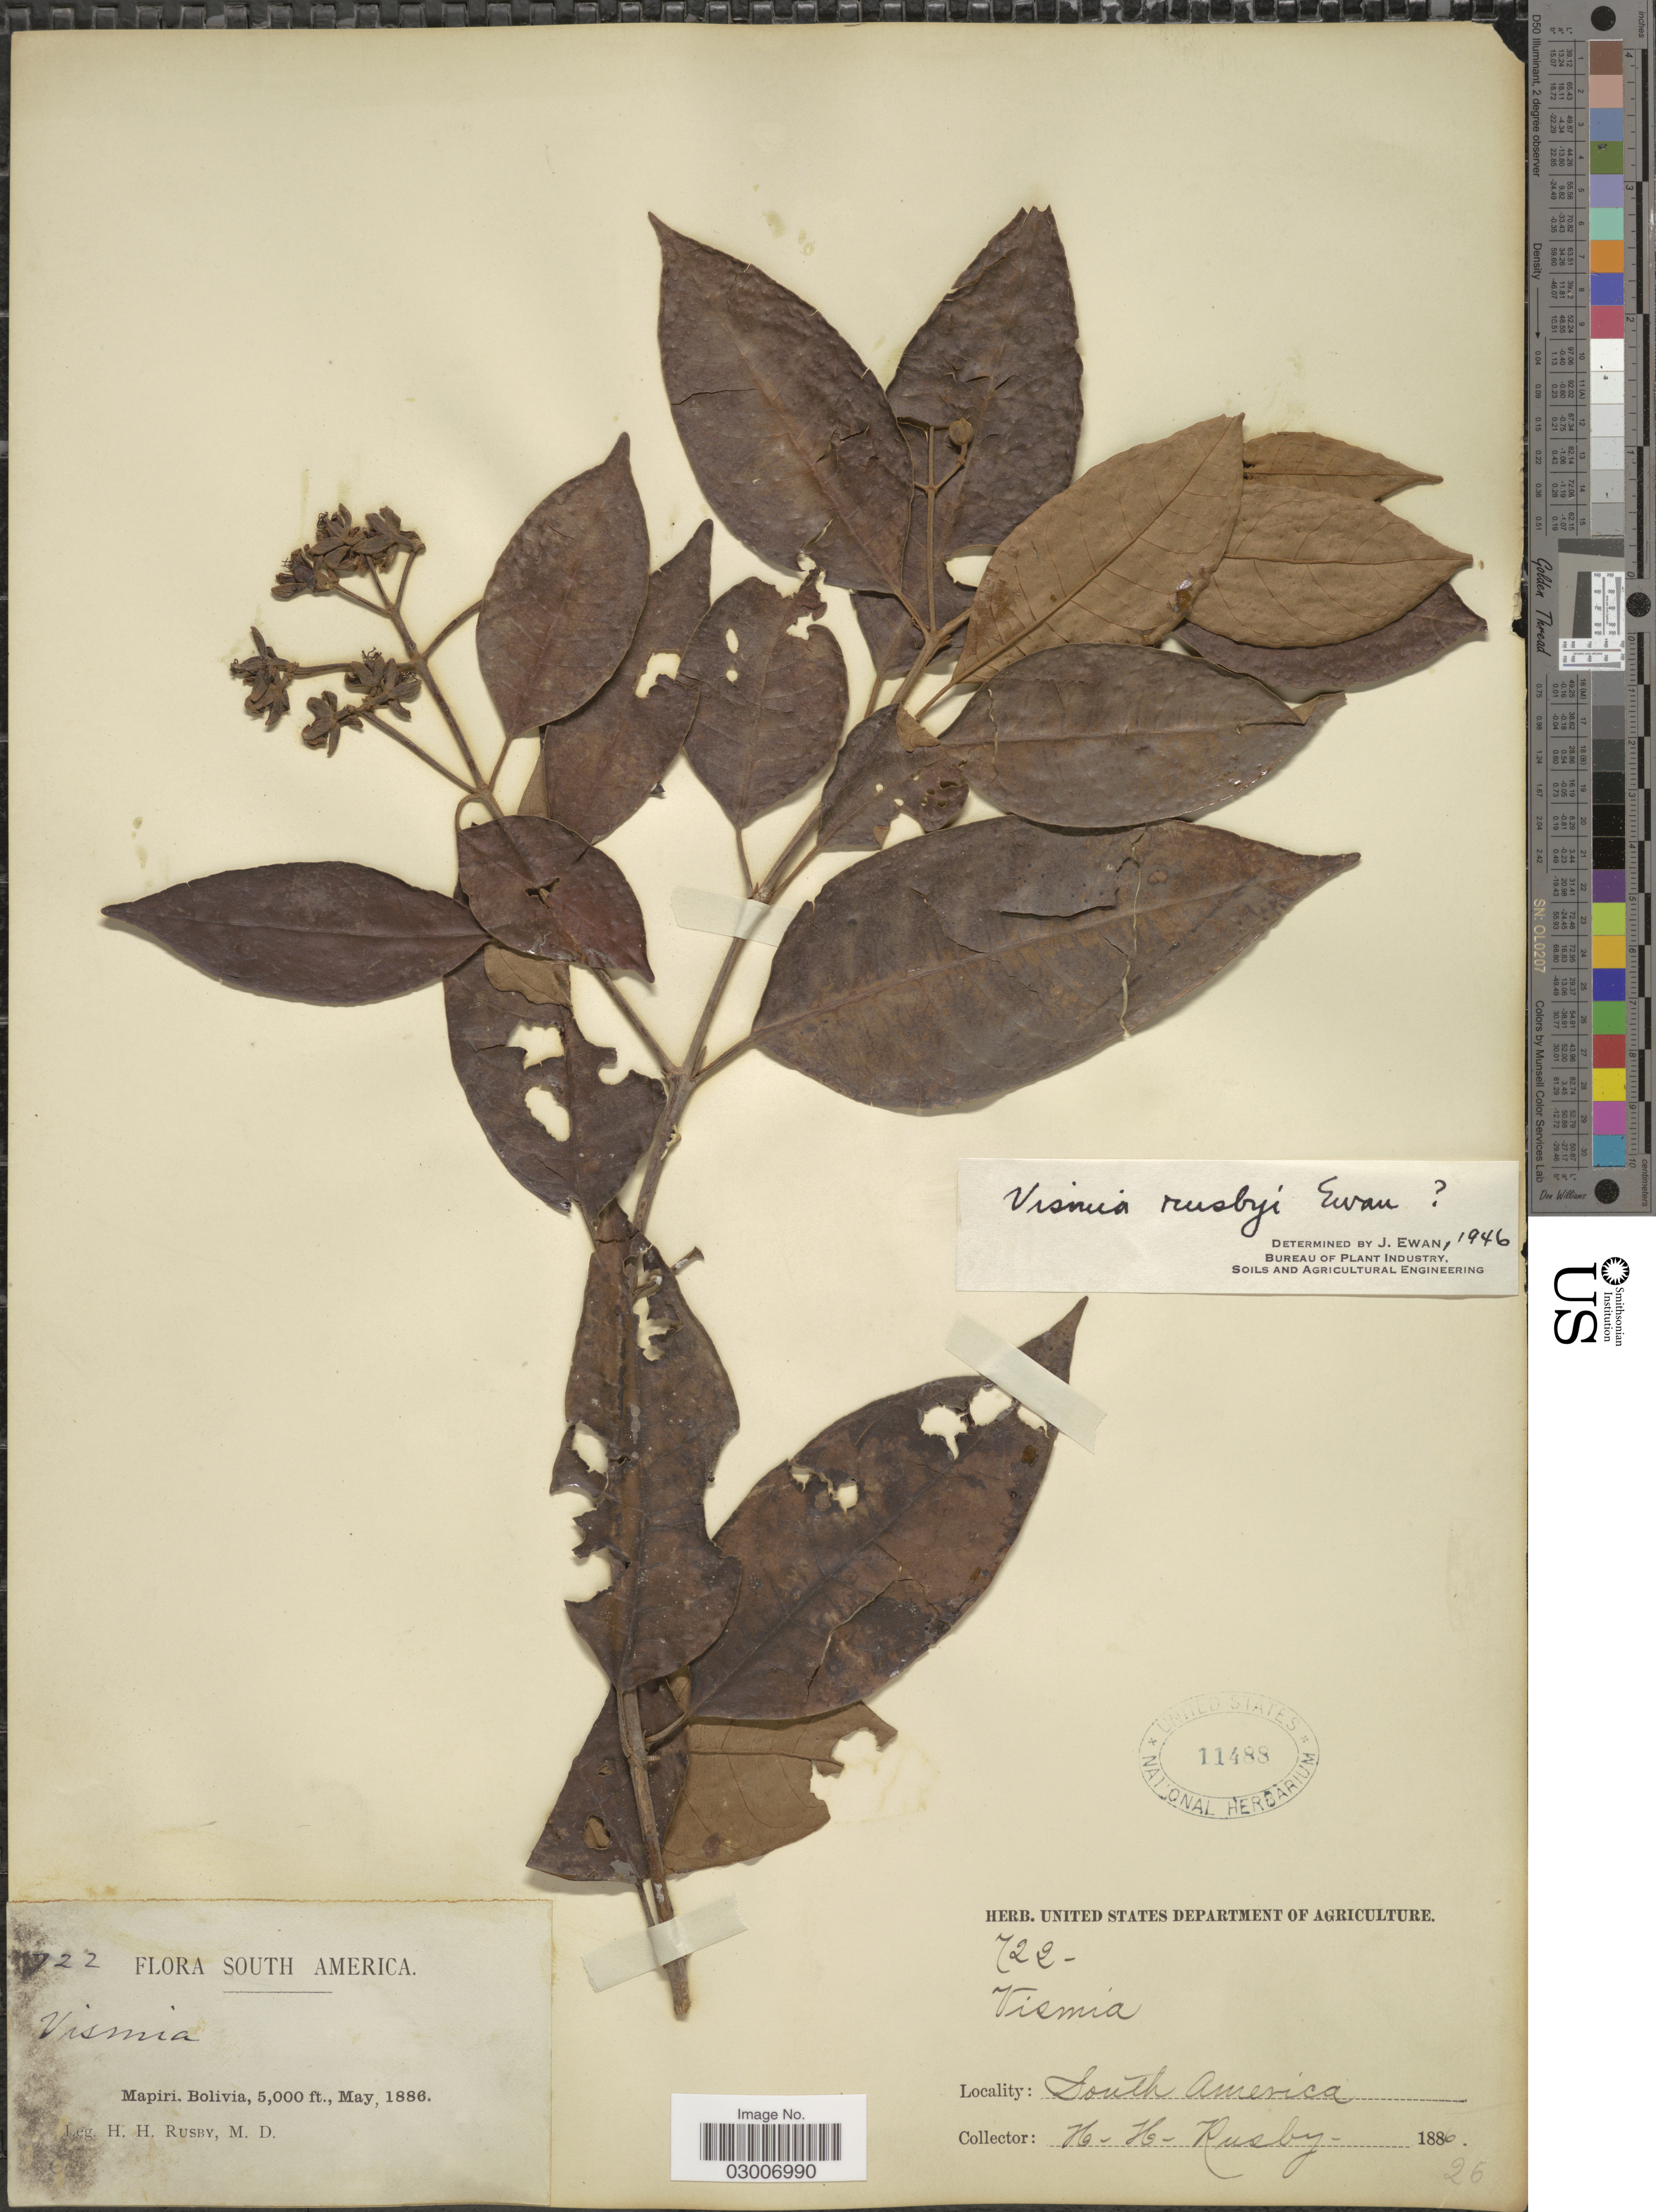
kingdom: Plantae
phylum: Tracheophyta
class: Magnoliopsida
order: Malpighiales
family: Hypericaceae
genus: Vismia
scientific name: Vismia rusbyi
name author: Ewan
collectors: H. H. Rusby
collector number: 722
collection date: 1886-05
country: Bolivia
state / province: La Páz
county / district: Larecaja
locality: Mapiri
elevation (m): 1524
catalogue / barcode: US 11488